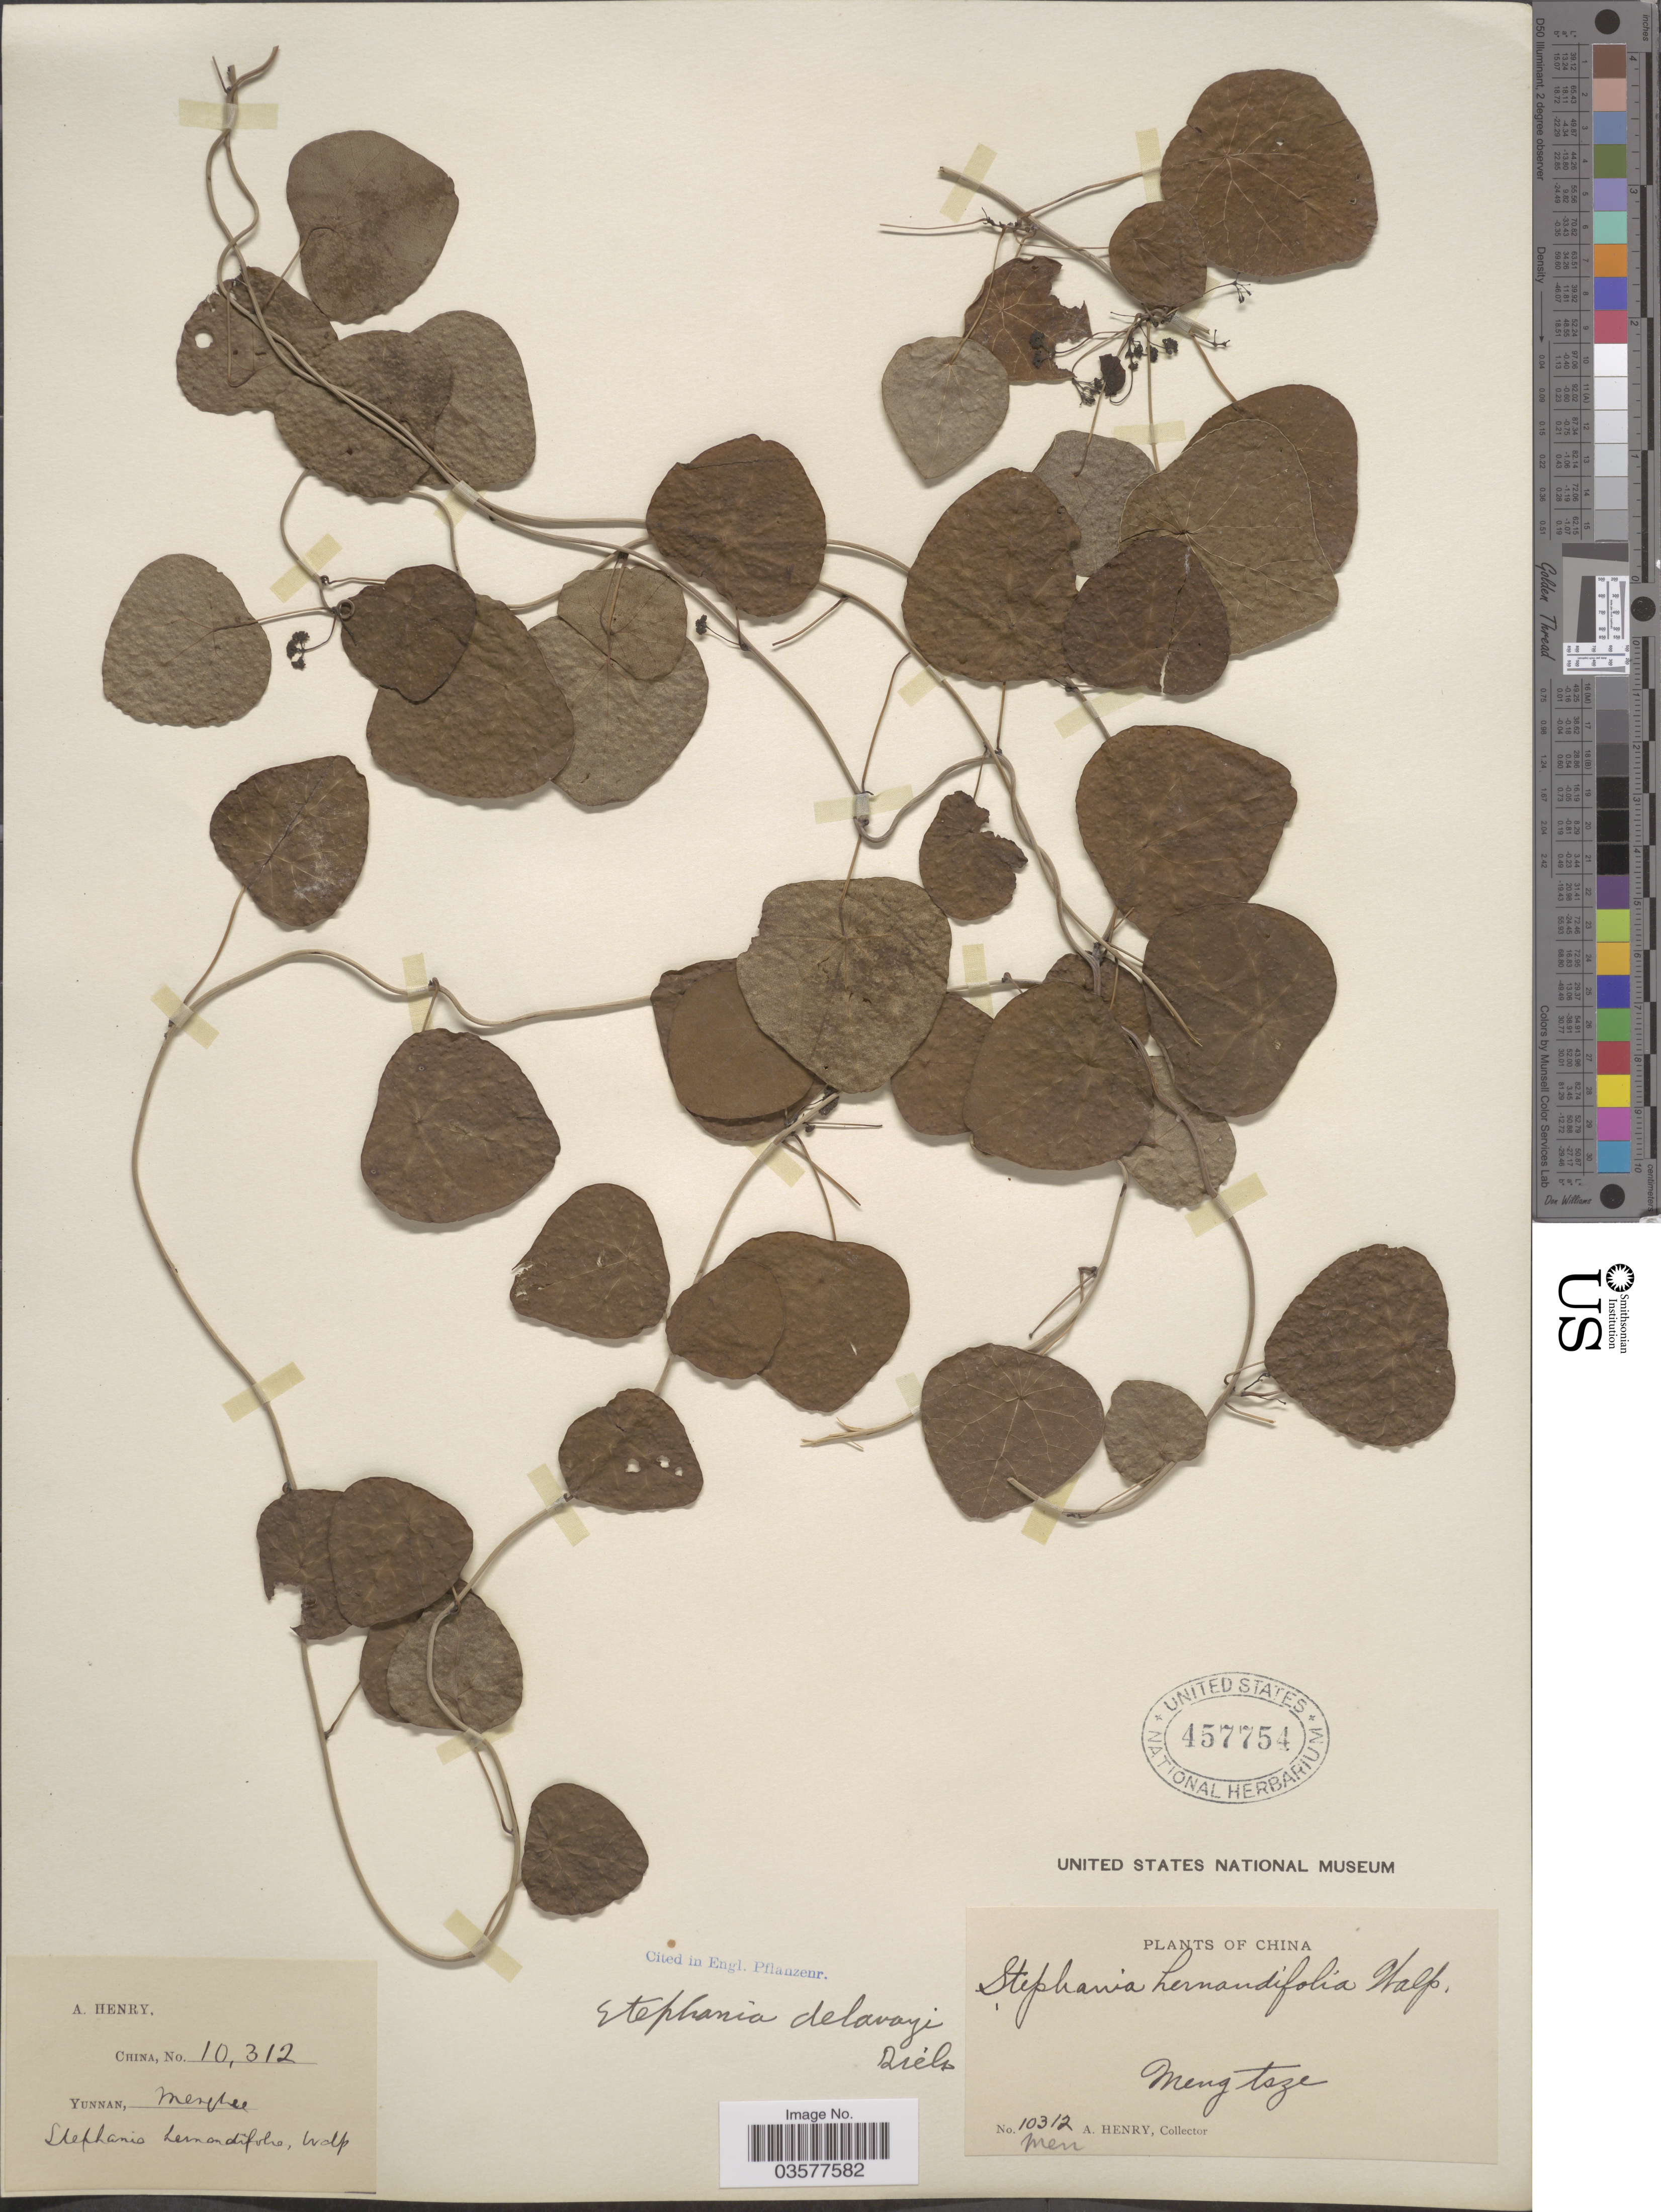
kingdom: Plantae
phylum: Tracheophyta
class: Magnoliopsida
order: Ranunculales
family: Menispermaceae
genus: Stephania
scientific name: Stephania delavayi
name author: Diels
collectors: A. Henry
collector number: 10312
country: China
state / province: Yunnan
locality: Mengtsze.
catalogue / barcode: US 457754